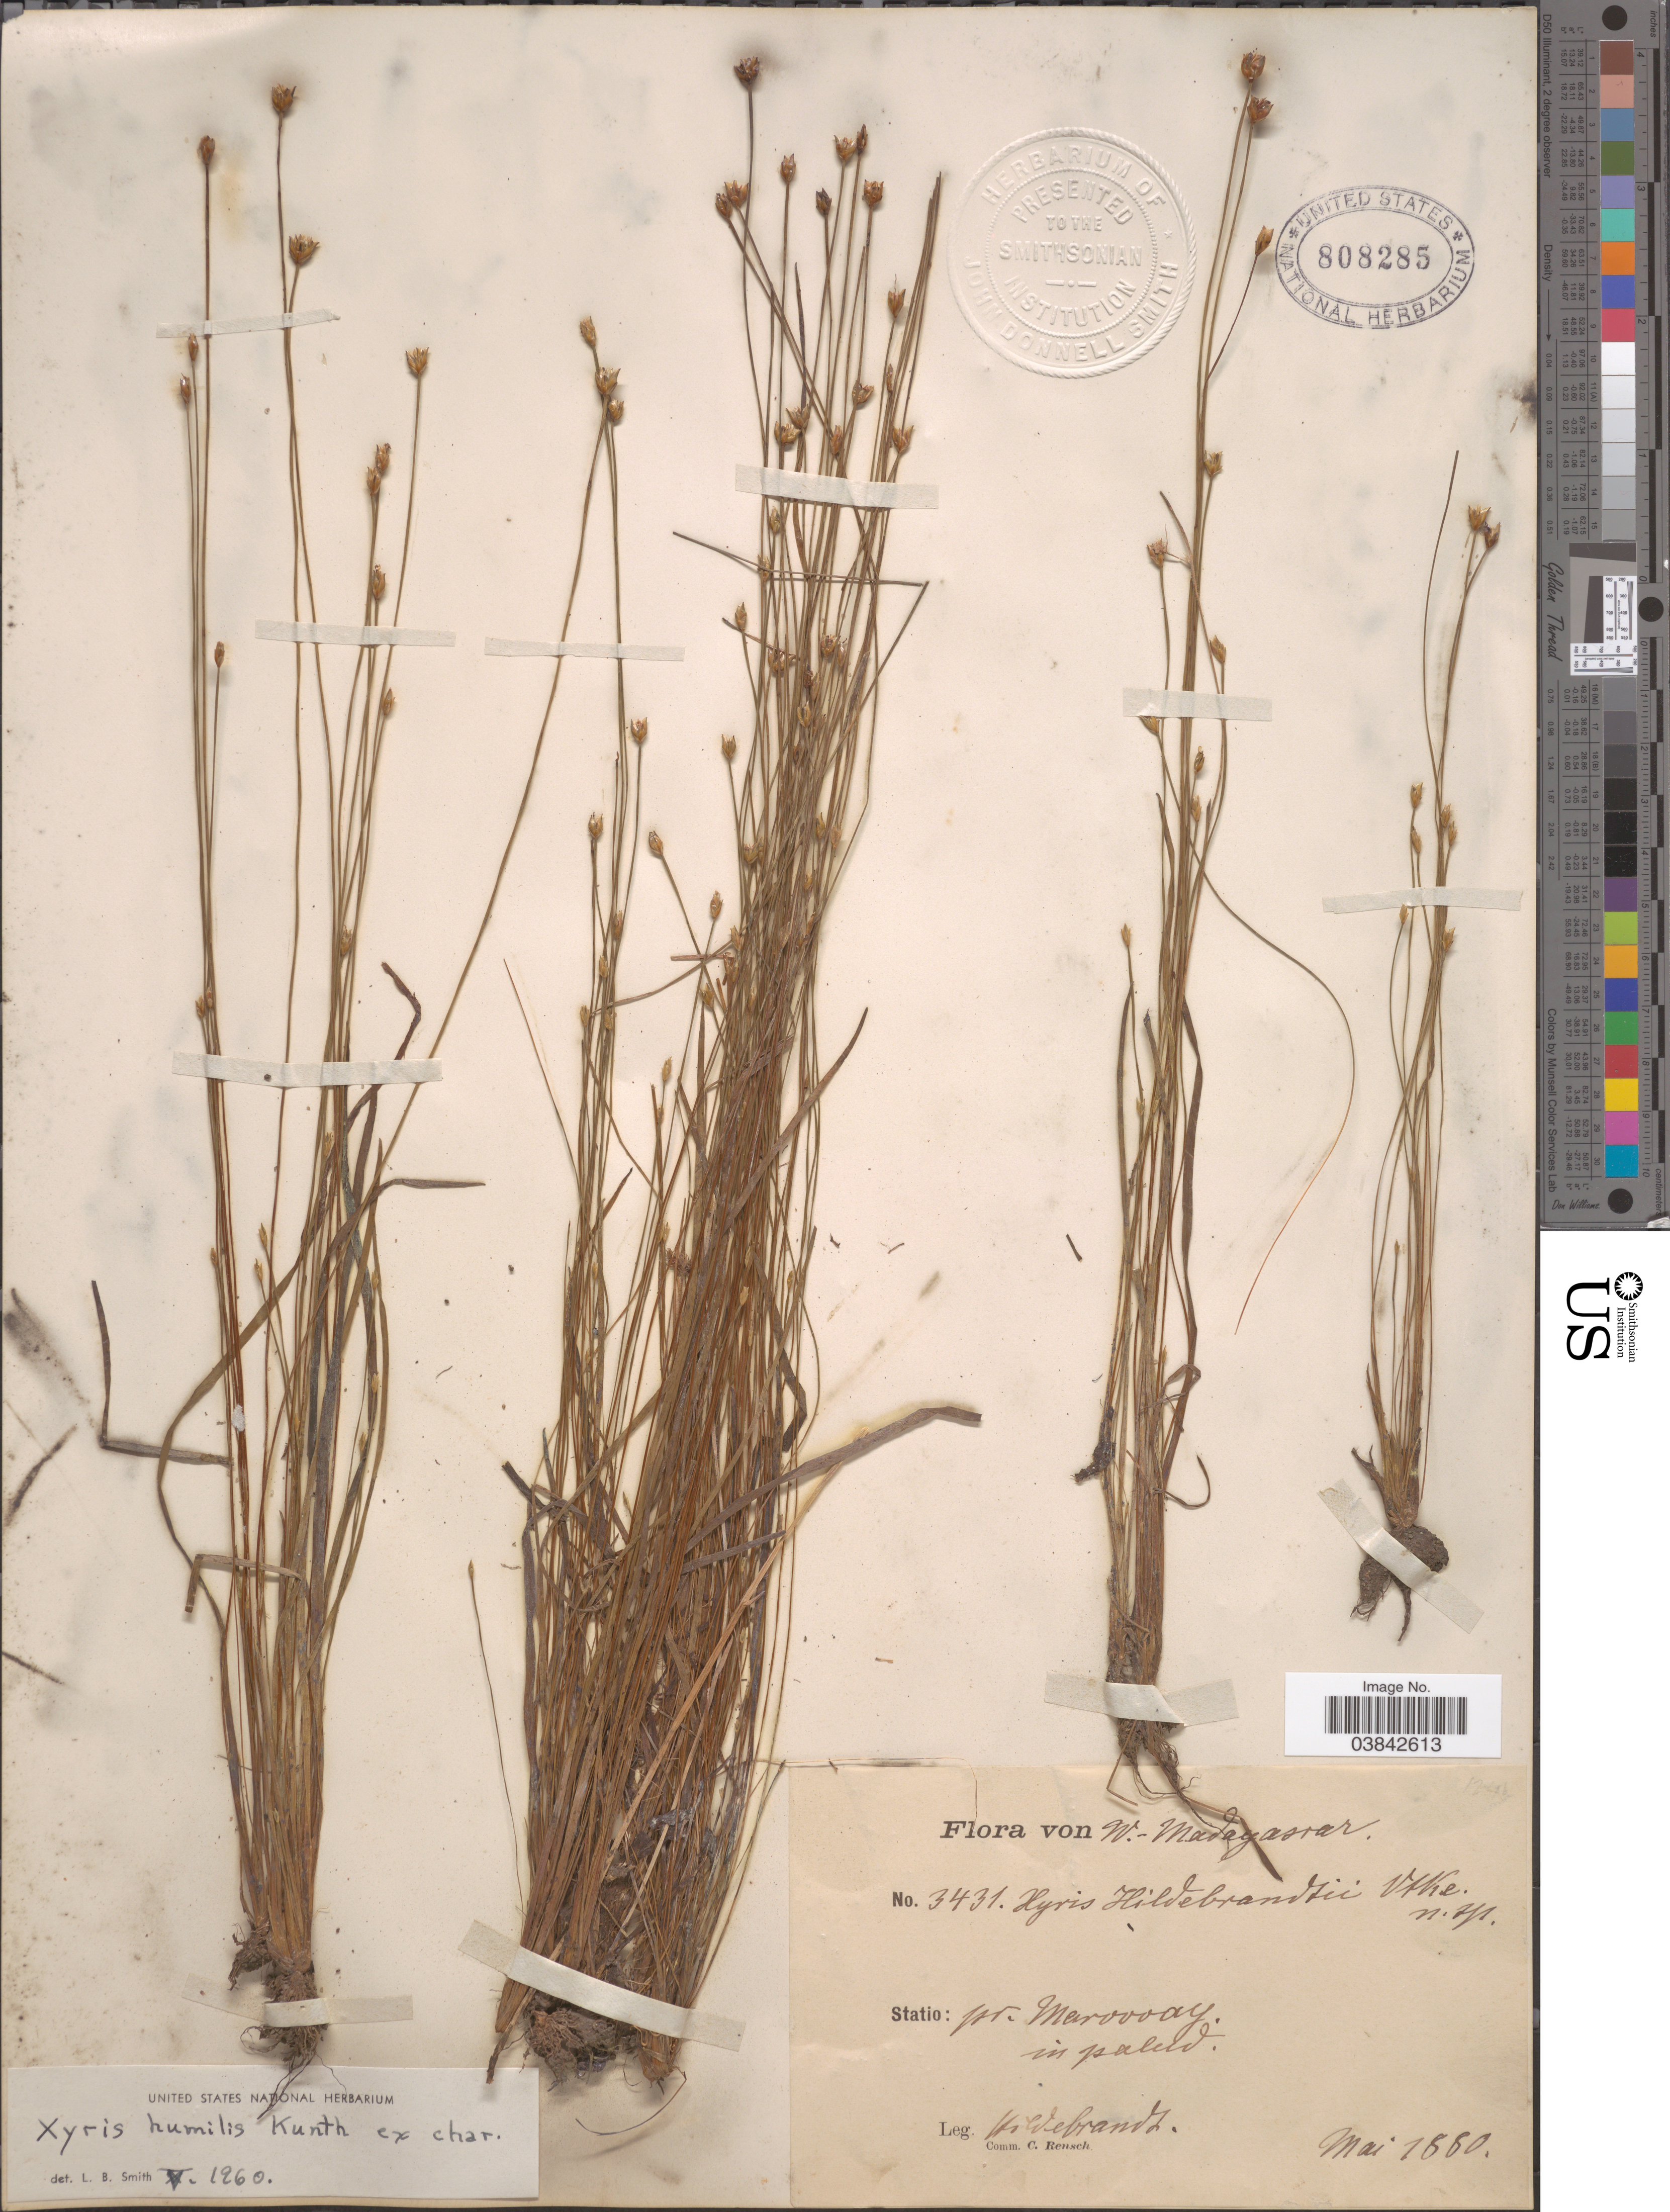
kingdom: Plantae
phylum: Tracheophyta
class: Liliopsida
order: Poales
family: Xyridaceae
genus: Xyris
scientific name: Xyris humilis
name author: Kunth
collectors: J. Hildebrandt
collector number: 3431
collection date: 1880-05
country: Madagascar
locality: W. Madagascar. Statio: pr. Marovoay. in palud.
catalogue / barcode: US 808285